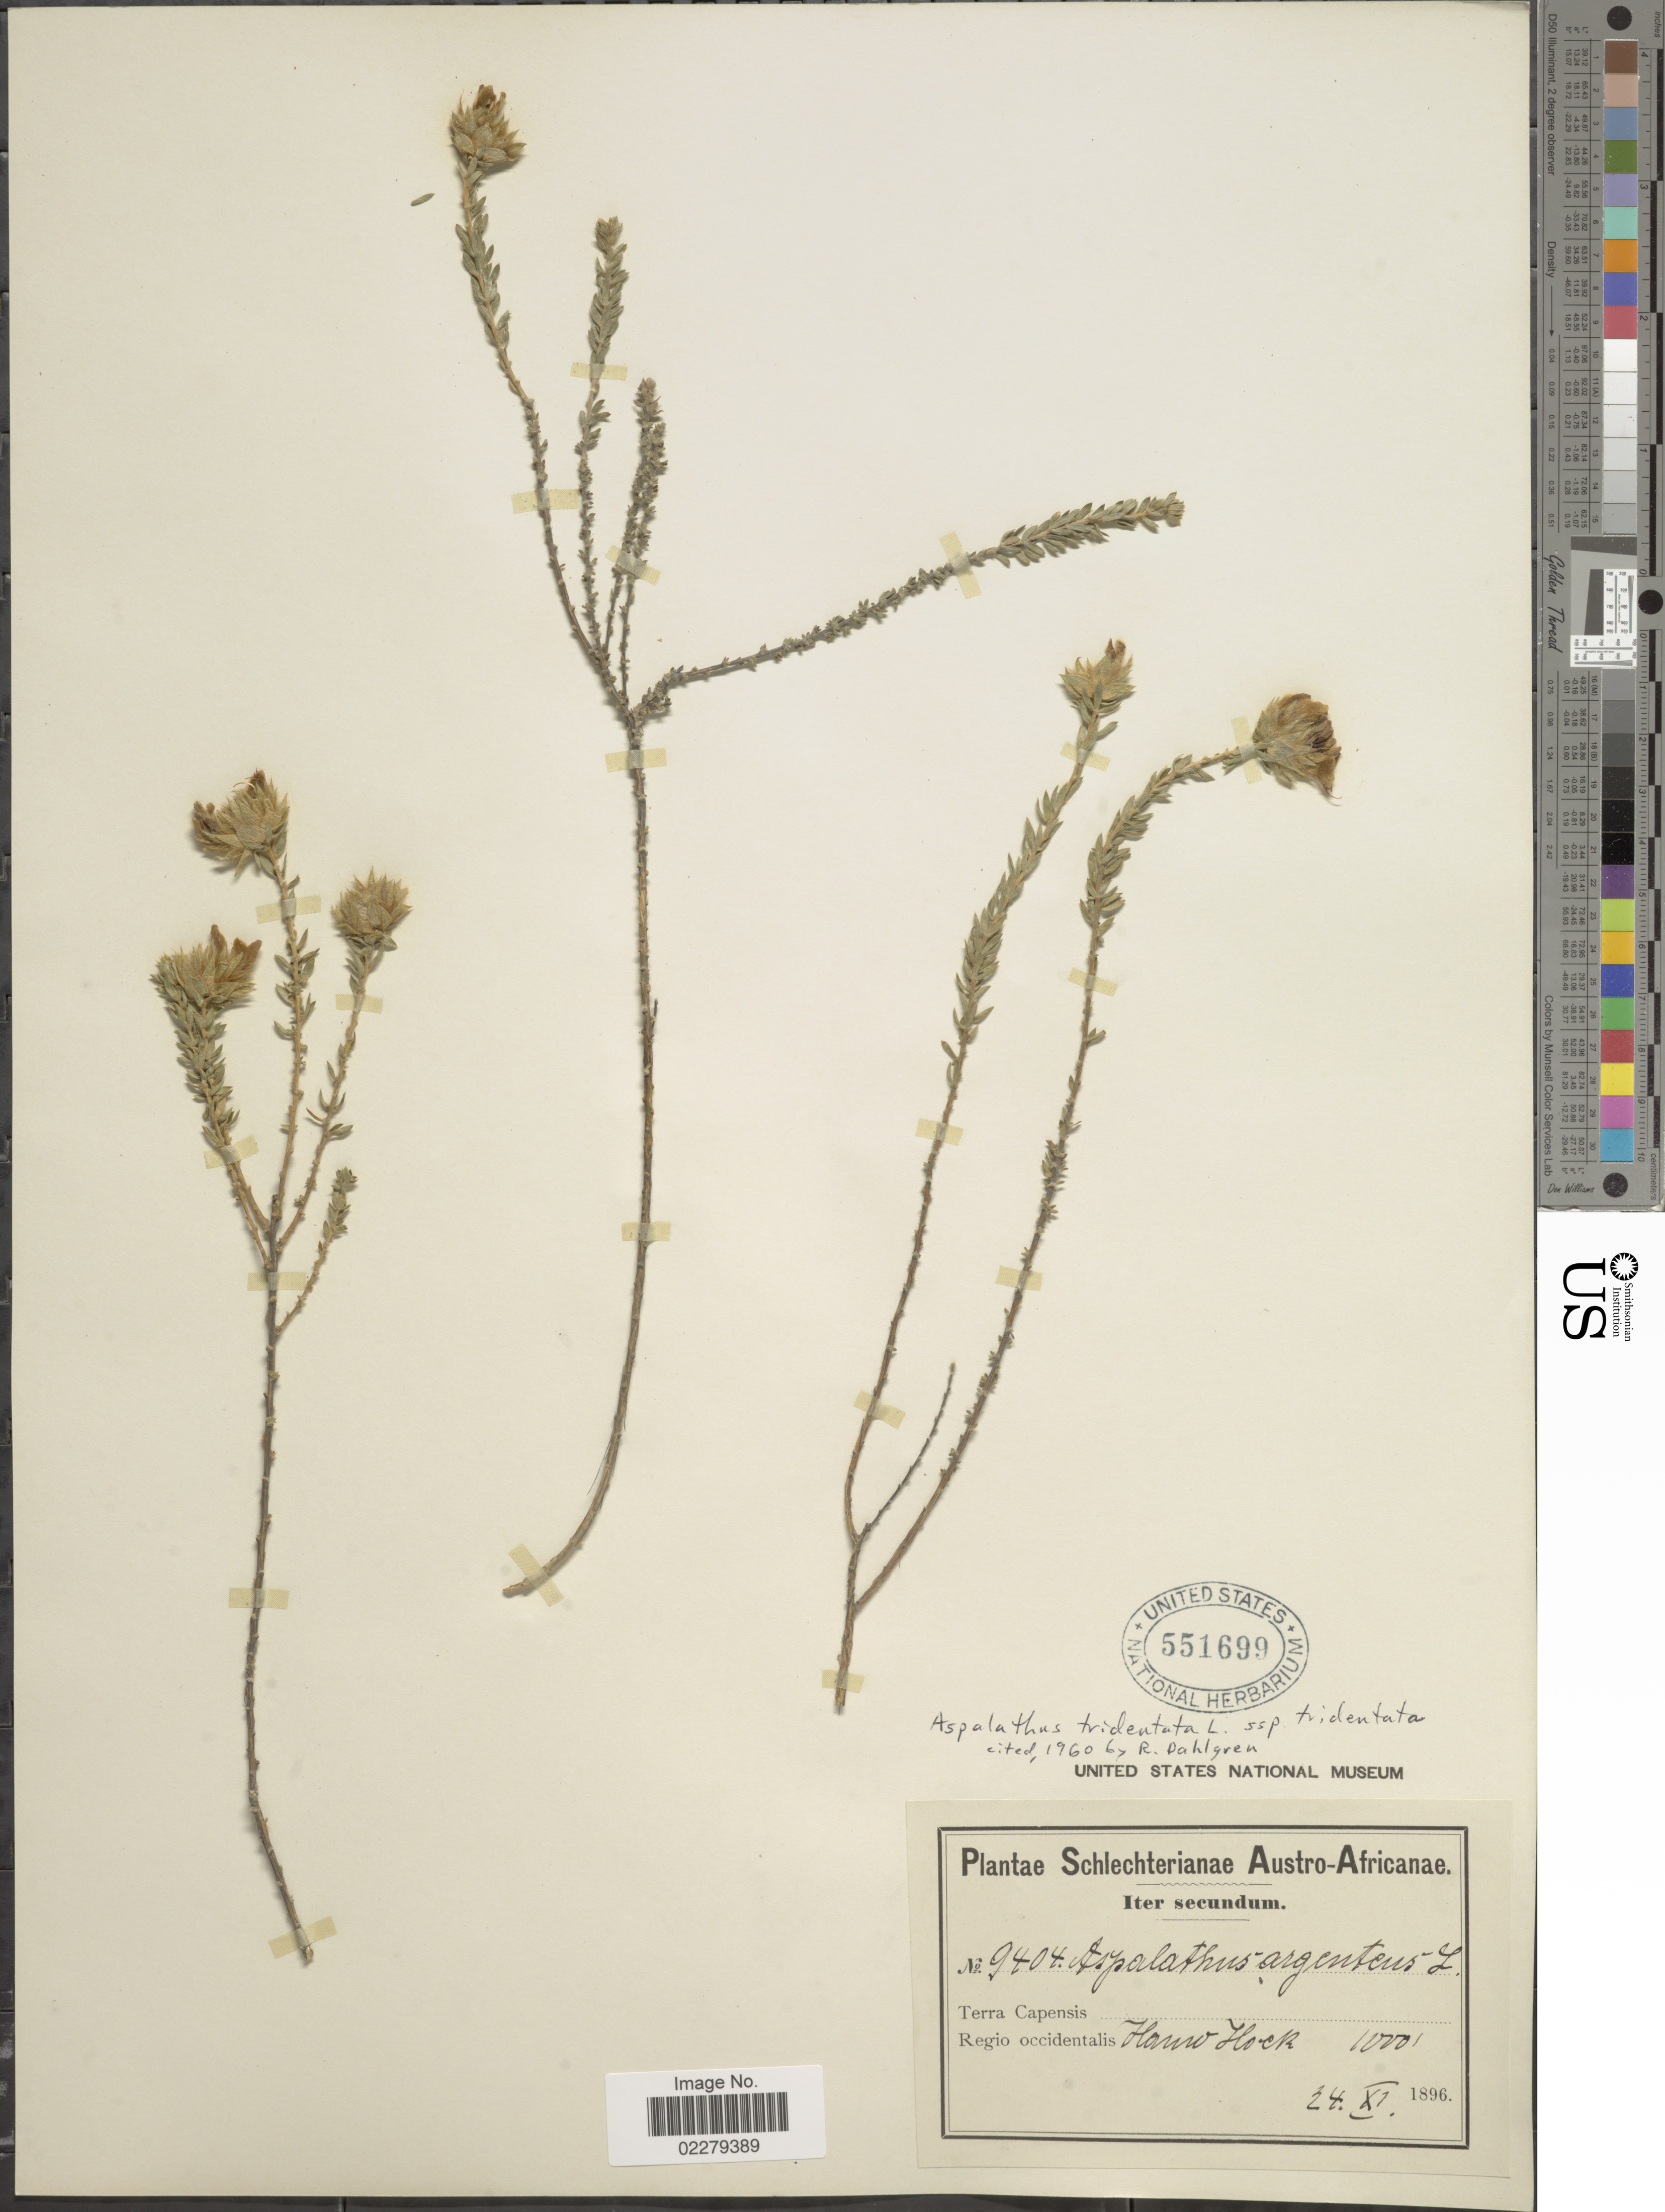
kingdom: Plantae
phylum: Tracheophyta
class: Magnoliopsida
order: Fabales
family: Fabaceae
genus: Aspalathus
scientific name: Aspalathus tridentata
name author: Eckl. & Zeyh.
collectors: Schlechter, --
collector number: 9404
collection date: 1896-11-24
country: South Africa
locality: Austro- Africanae. Terra Capensis. Regio occidentalis, Houw Hock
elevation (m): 305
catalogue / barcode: US 551699